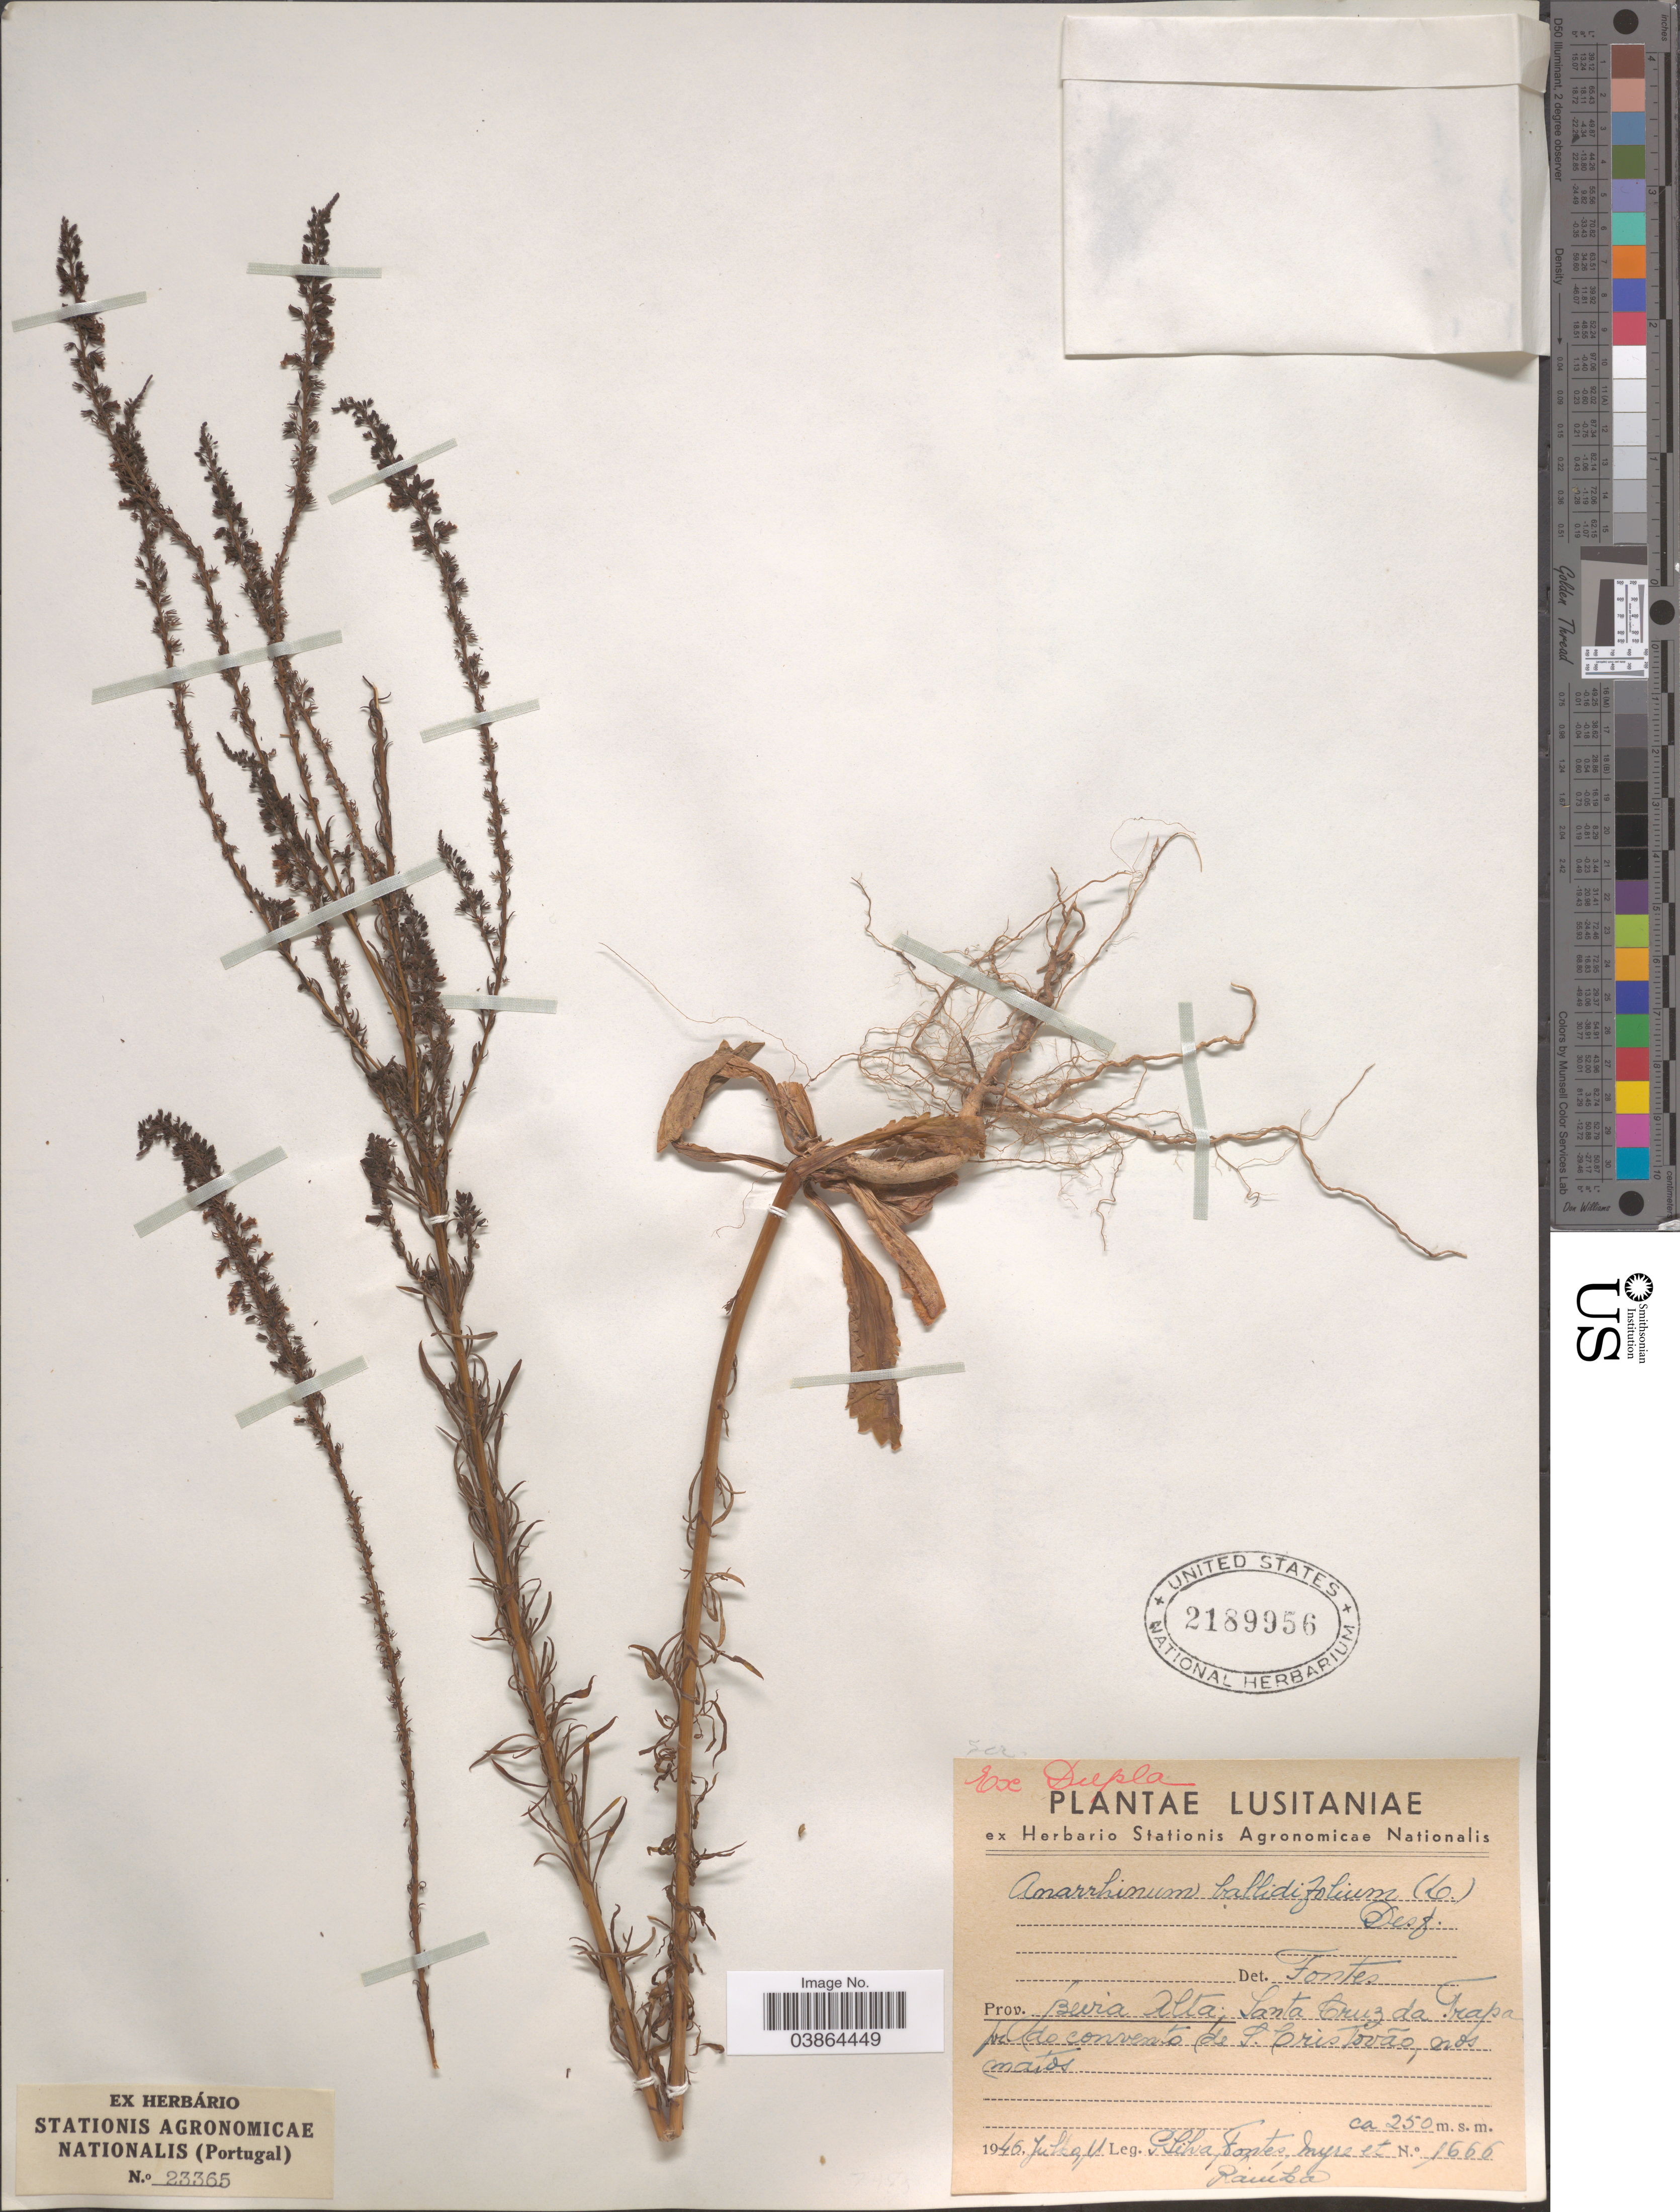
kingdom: Plantae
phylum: Tracheophyta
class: Magnoliopsida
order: Lamiales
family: Plantaginaceae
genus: Anarrhinum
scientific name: Anarrhinum bellidifolium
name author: (L.) Willd.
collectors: C. Silva, Fontes, Myers & Rainha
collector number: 1666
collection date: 1946-07-04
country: Portugal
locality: Prov. Beira Alta Santa Cruz da Trapa fr. (do convento de S. Cristovão, nos matos.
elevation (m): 250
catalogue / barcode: US 2189956